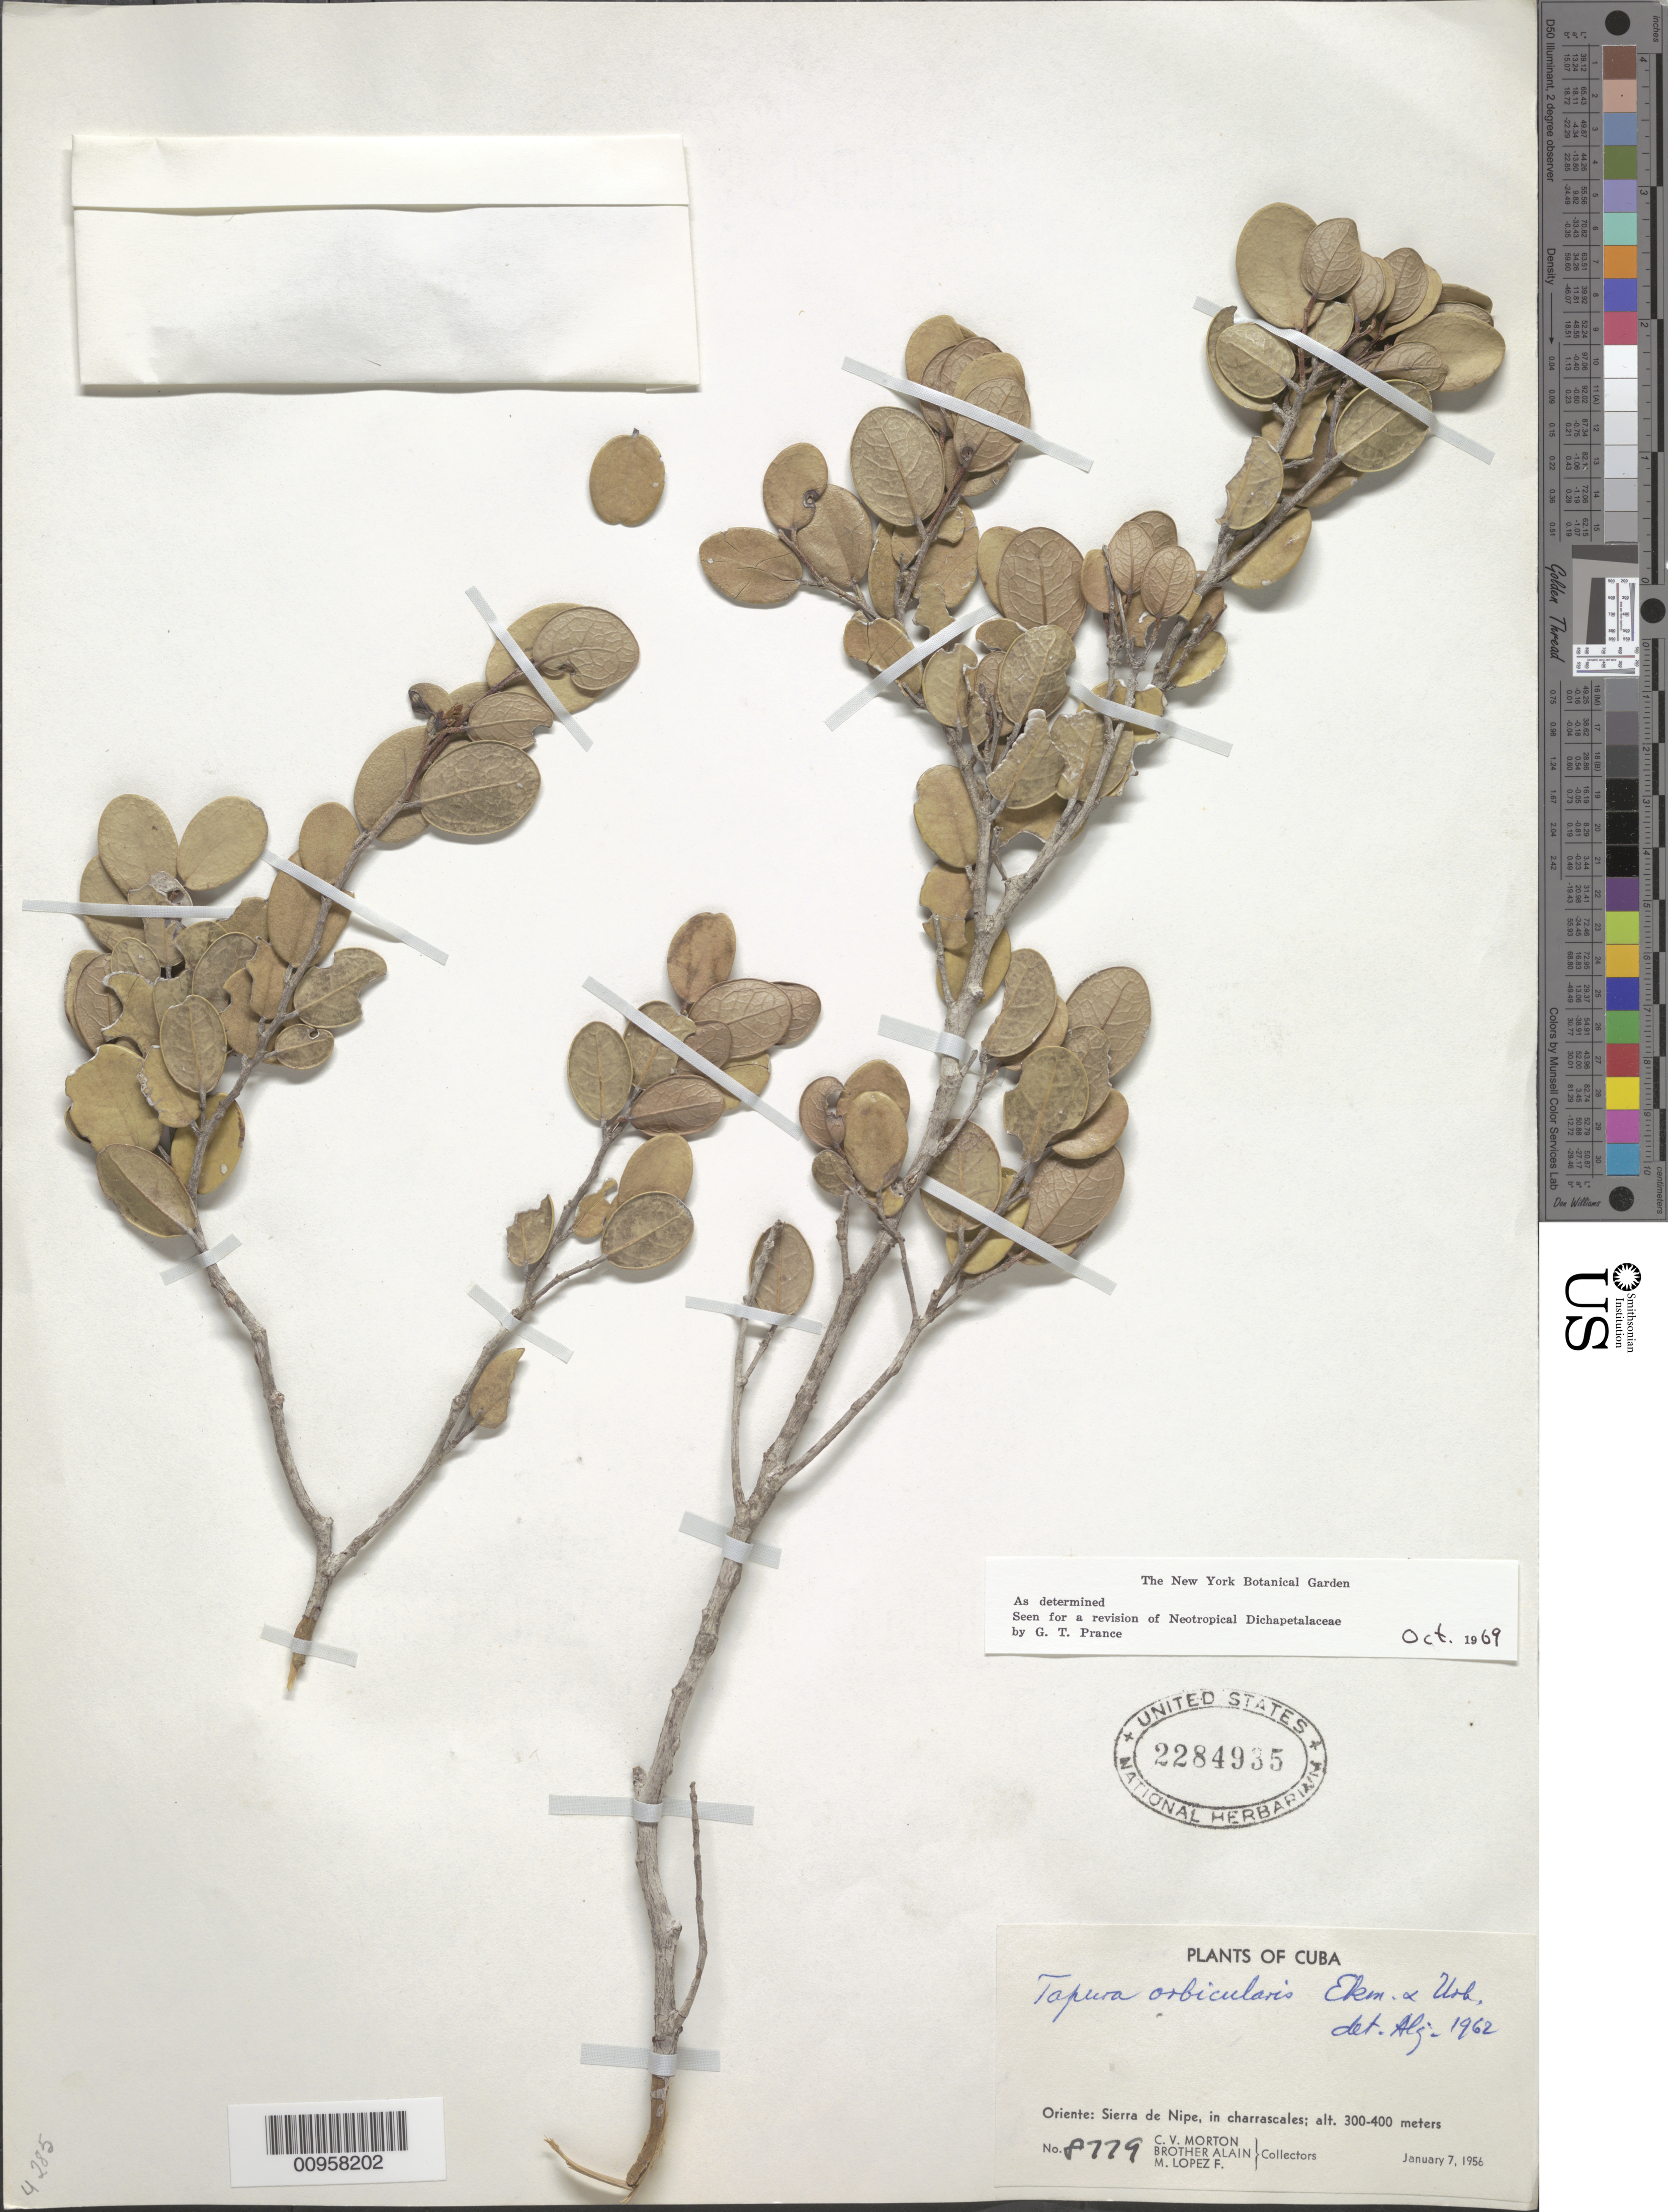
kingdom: Plantae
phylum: Tracheophyta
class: Magnoliopsida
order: Malpighiales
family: Dichapetalaceae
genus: Tapura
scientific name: Tapura orbicularis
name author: Ekman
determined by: Prance, G. T.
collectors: C. V. Morton, A. H. Liogier & M. López Figueiras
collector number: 8779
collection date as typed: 07 Jan 1956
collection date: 1956-01-07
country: Cuba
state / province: Holguín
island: Cuba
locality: Sierra de Nipe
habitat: In charrascales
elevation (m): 300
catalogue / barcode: US 2284935